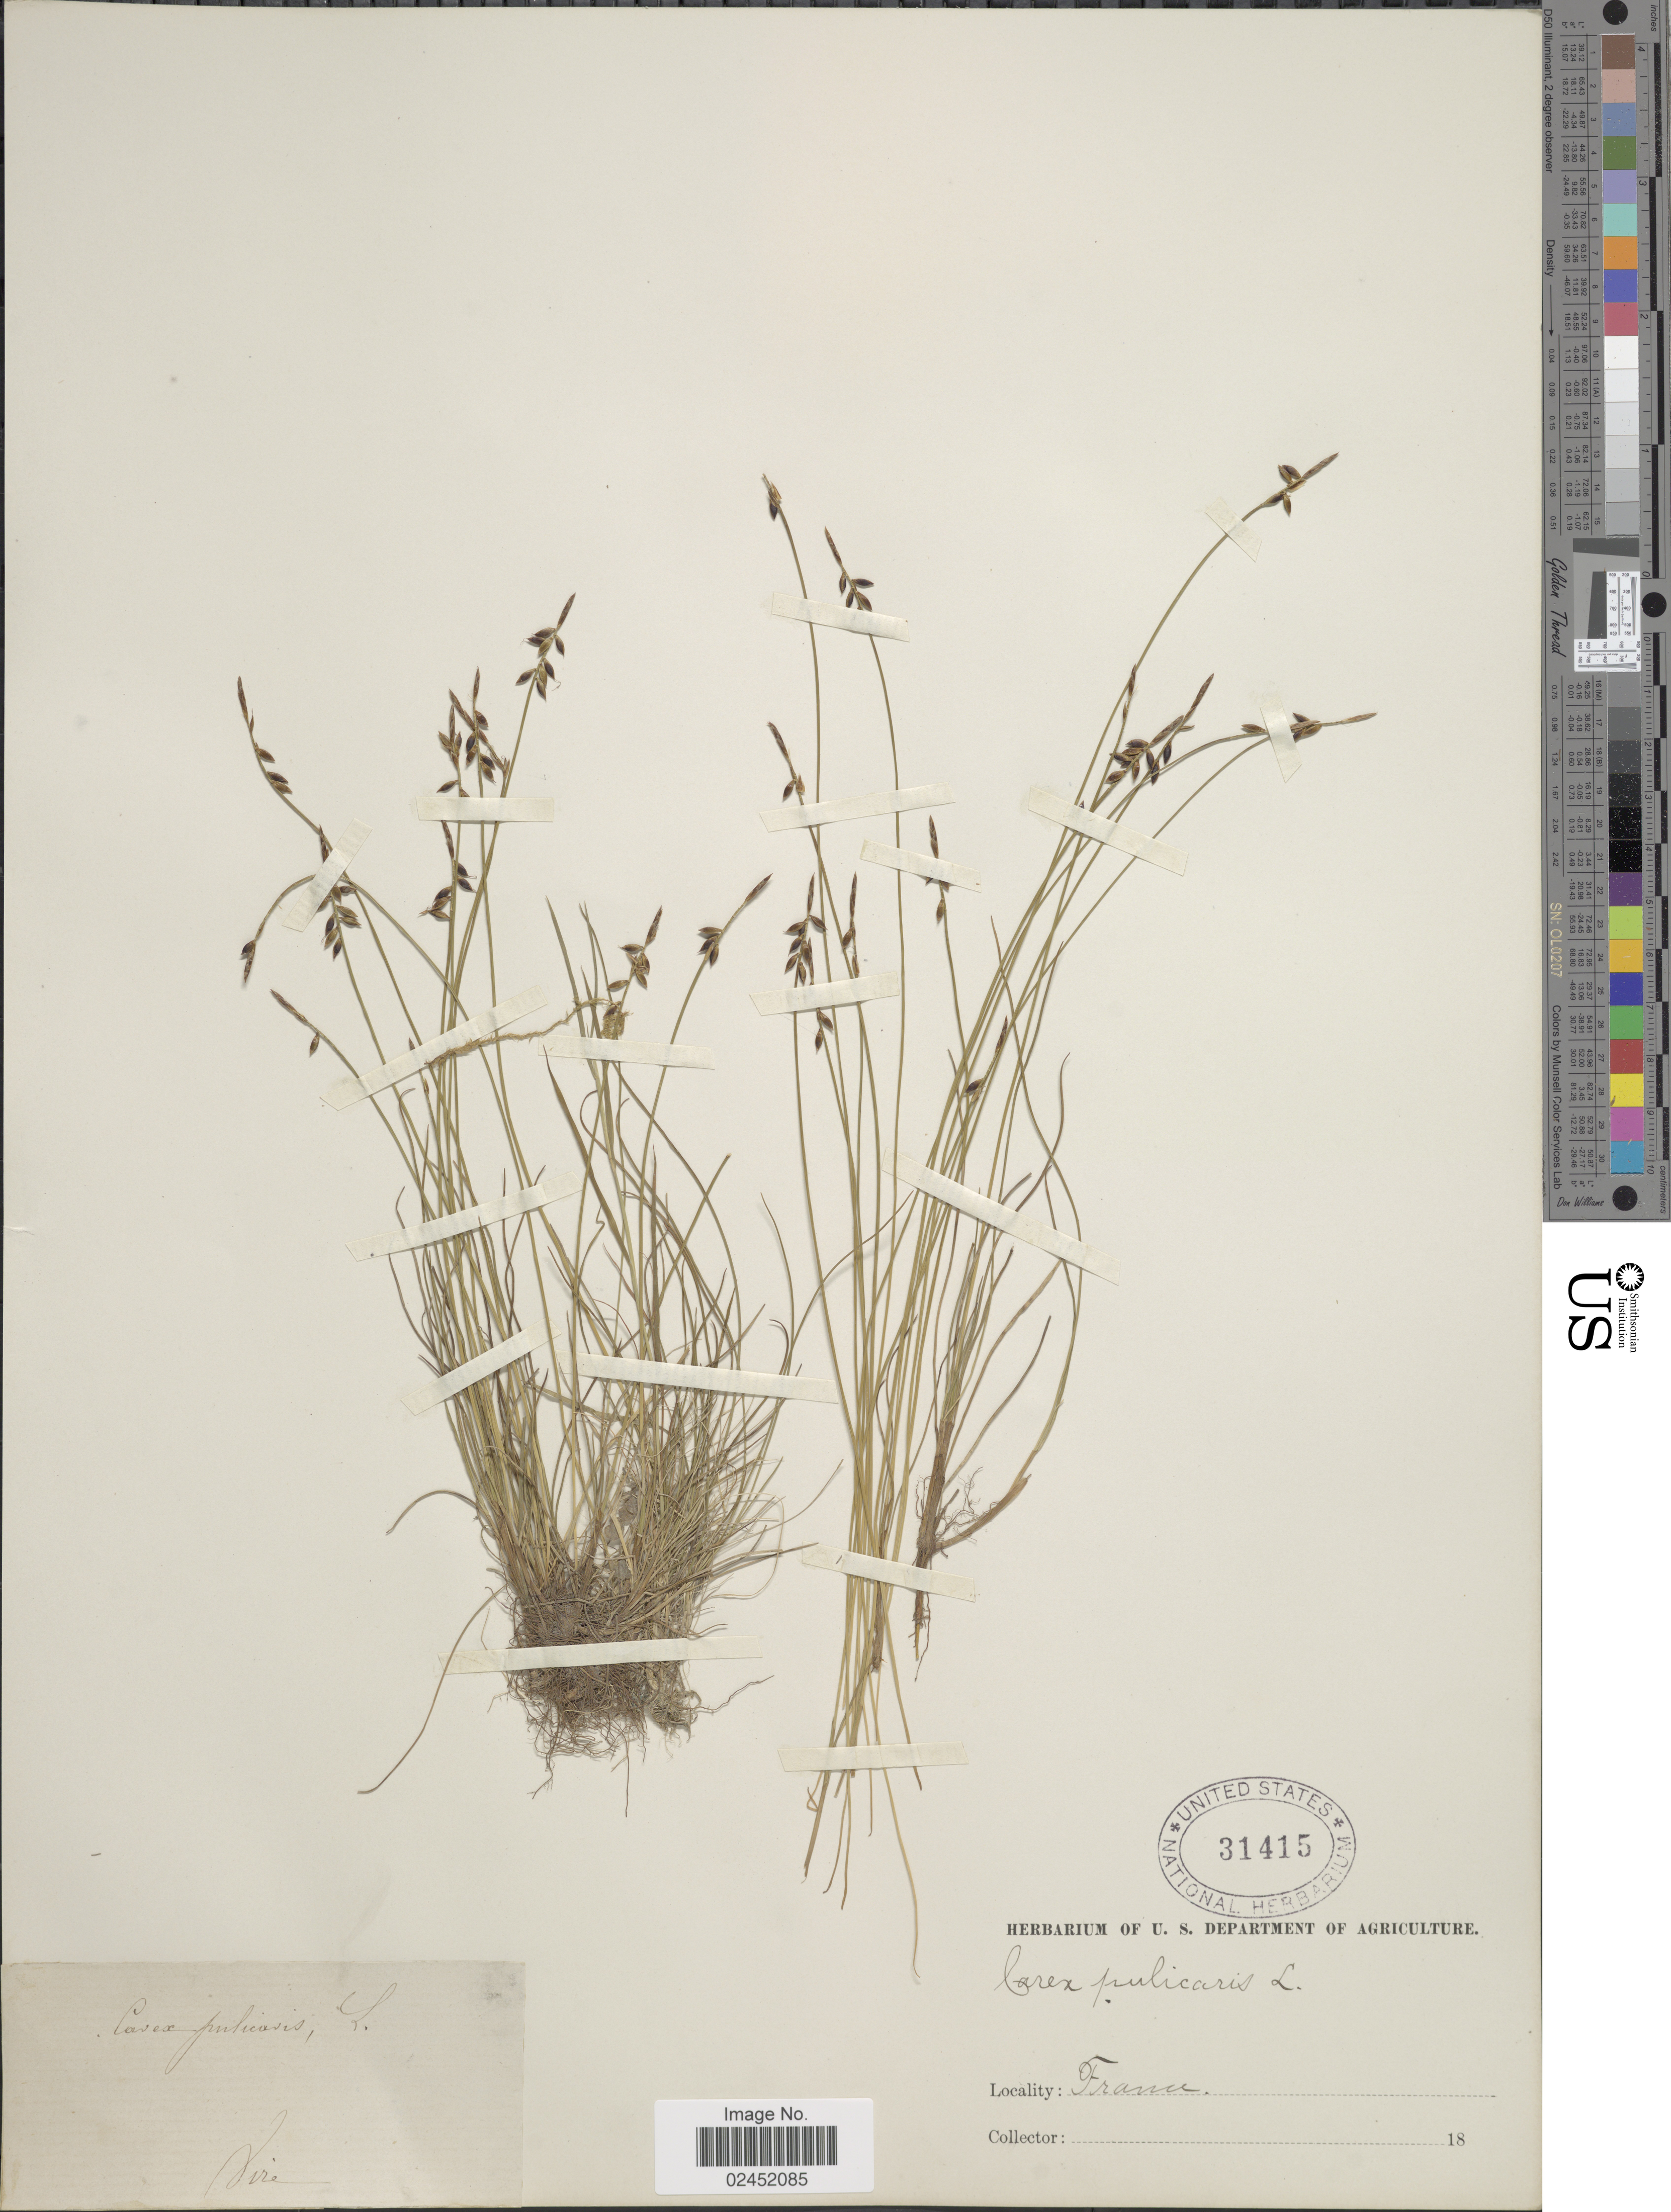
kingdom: Plantae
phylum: Tracheophyta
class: Liliopsida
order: Poales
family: Cyperaceae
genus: Carex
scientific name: Carex pulicaris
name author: L.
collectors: ex herb. U. S. Department of Agriculture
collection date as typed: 18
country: France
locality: Vire [interpreted]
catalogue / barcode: US 31415